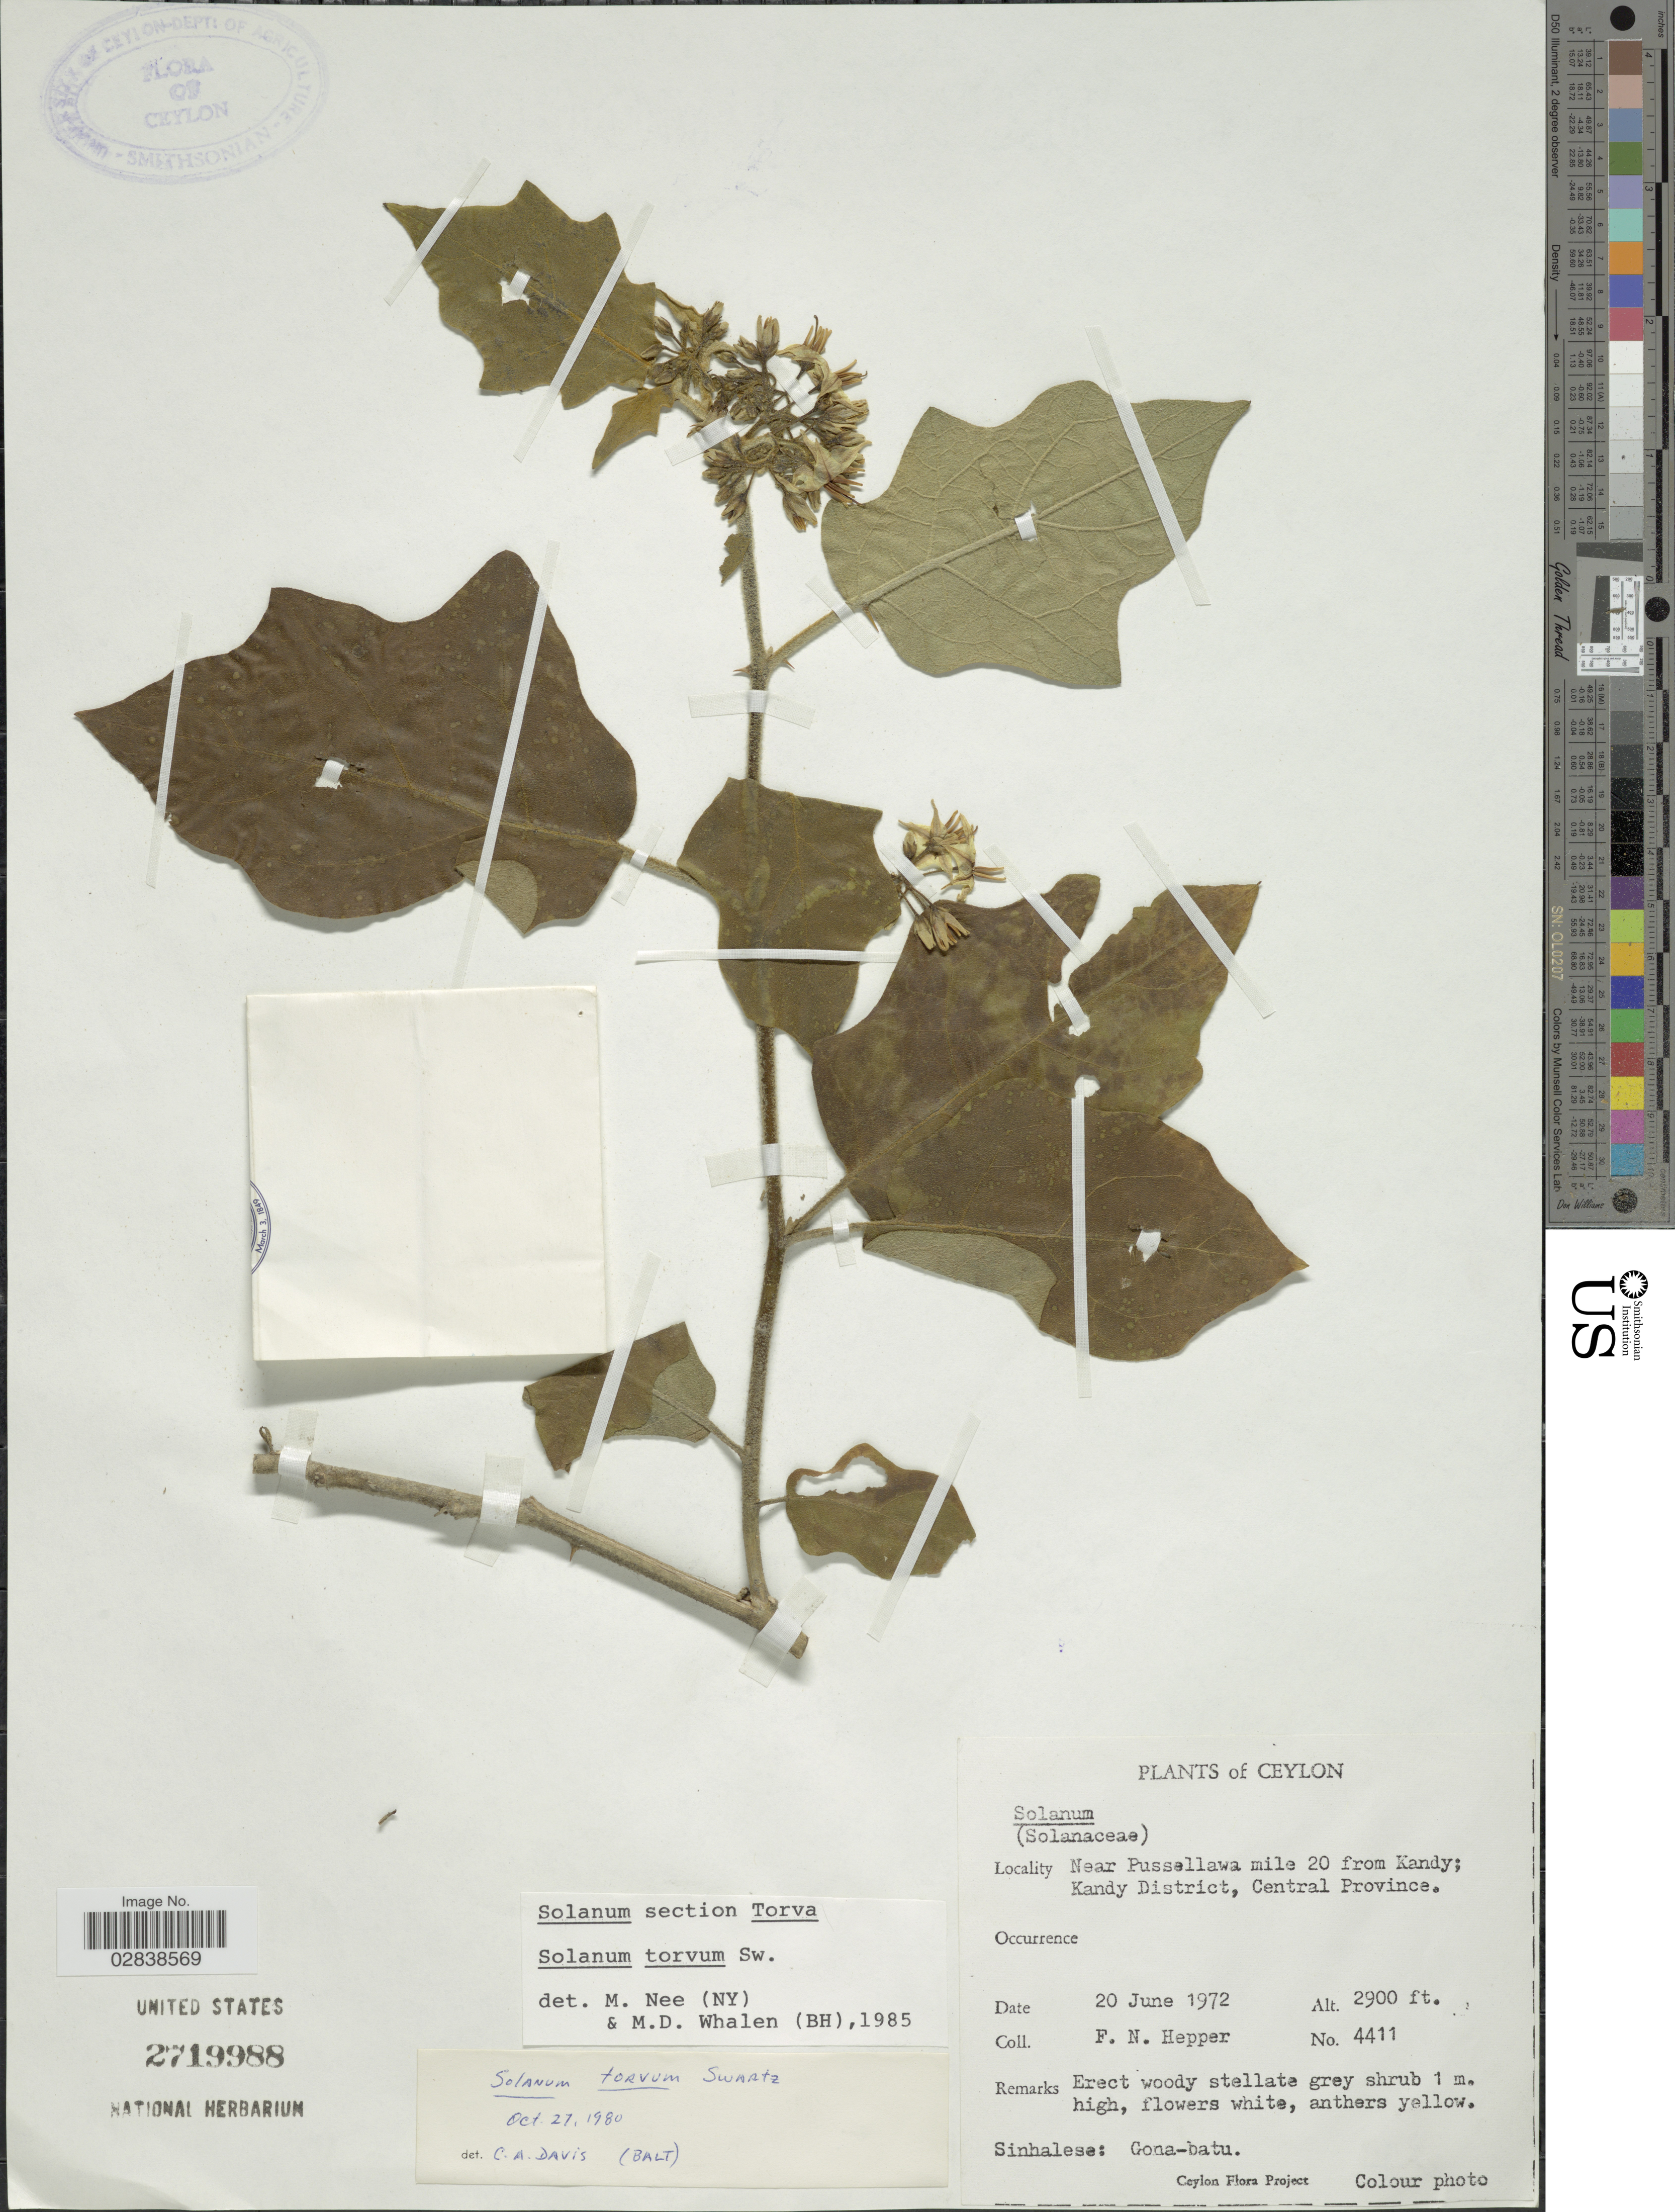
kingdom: Plantae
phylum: Tracheophyta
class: Magnoliopsida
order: Solanales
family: Solanaceae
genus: Solanum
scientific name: Solanum torvum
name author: Sw.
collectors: F. Hepper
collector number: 4411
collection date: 1972-06-20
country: Sri Lanka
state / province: Central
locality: Ceylon, Near Pussellawa mile 20 from Kandy; Kandy District, Central Province.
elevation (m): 884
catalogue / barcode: US 2719988